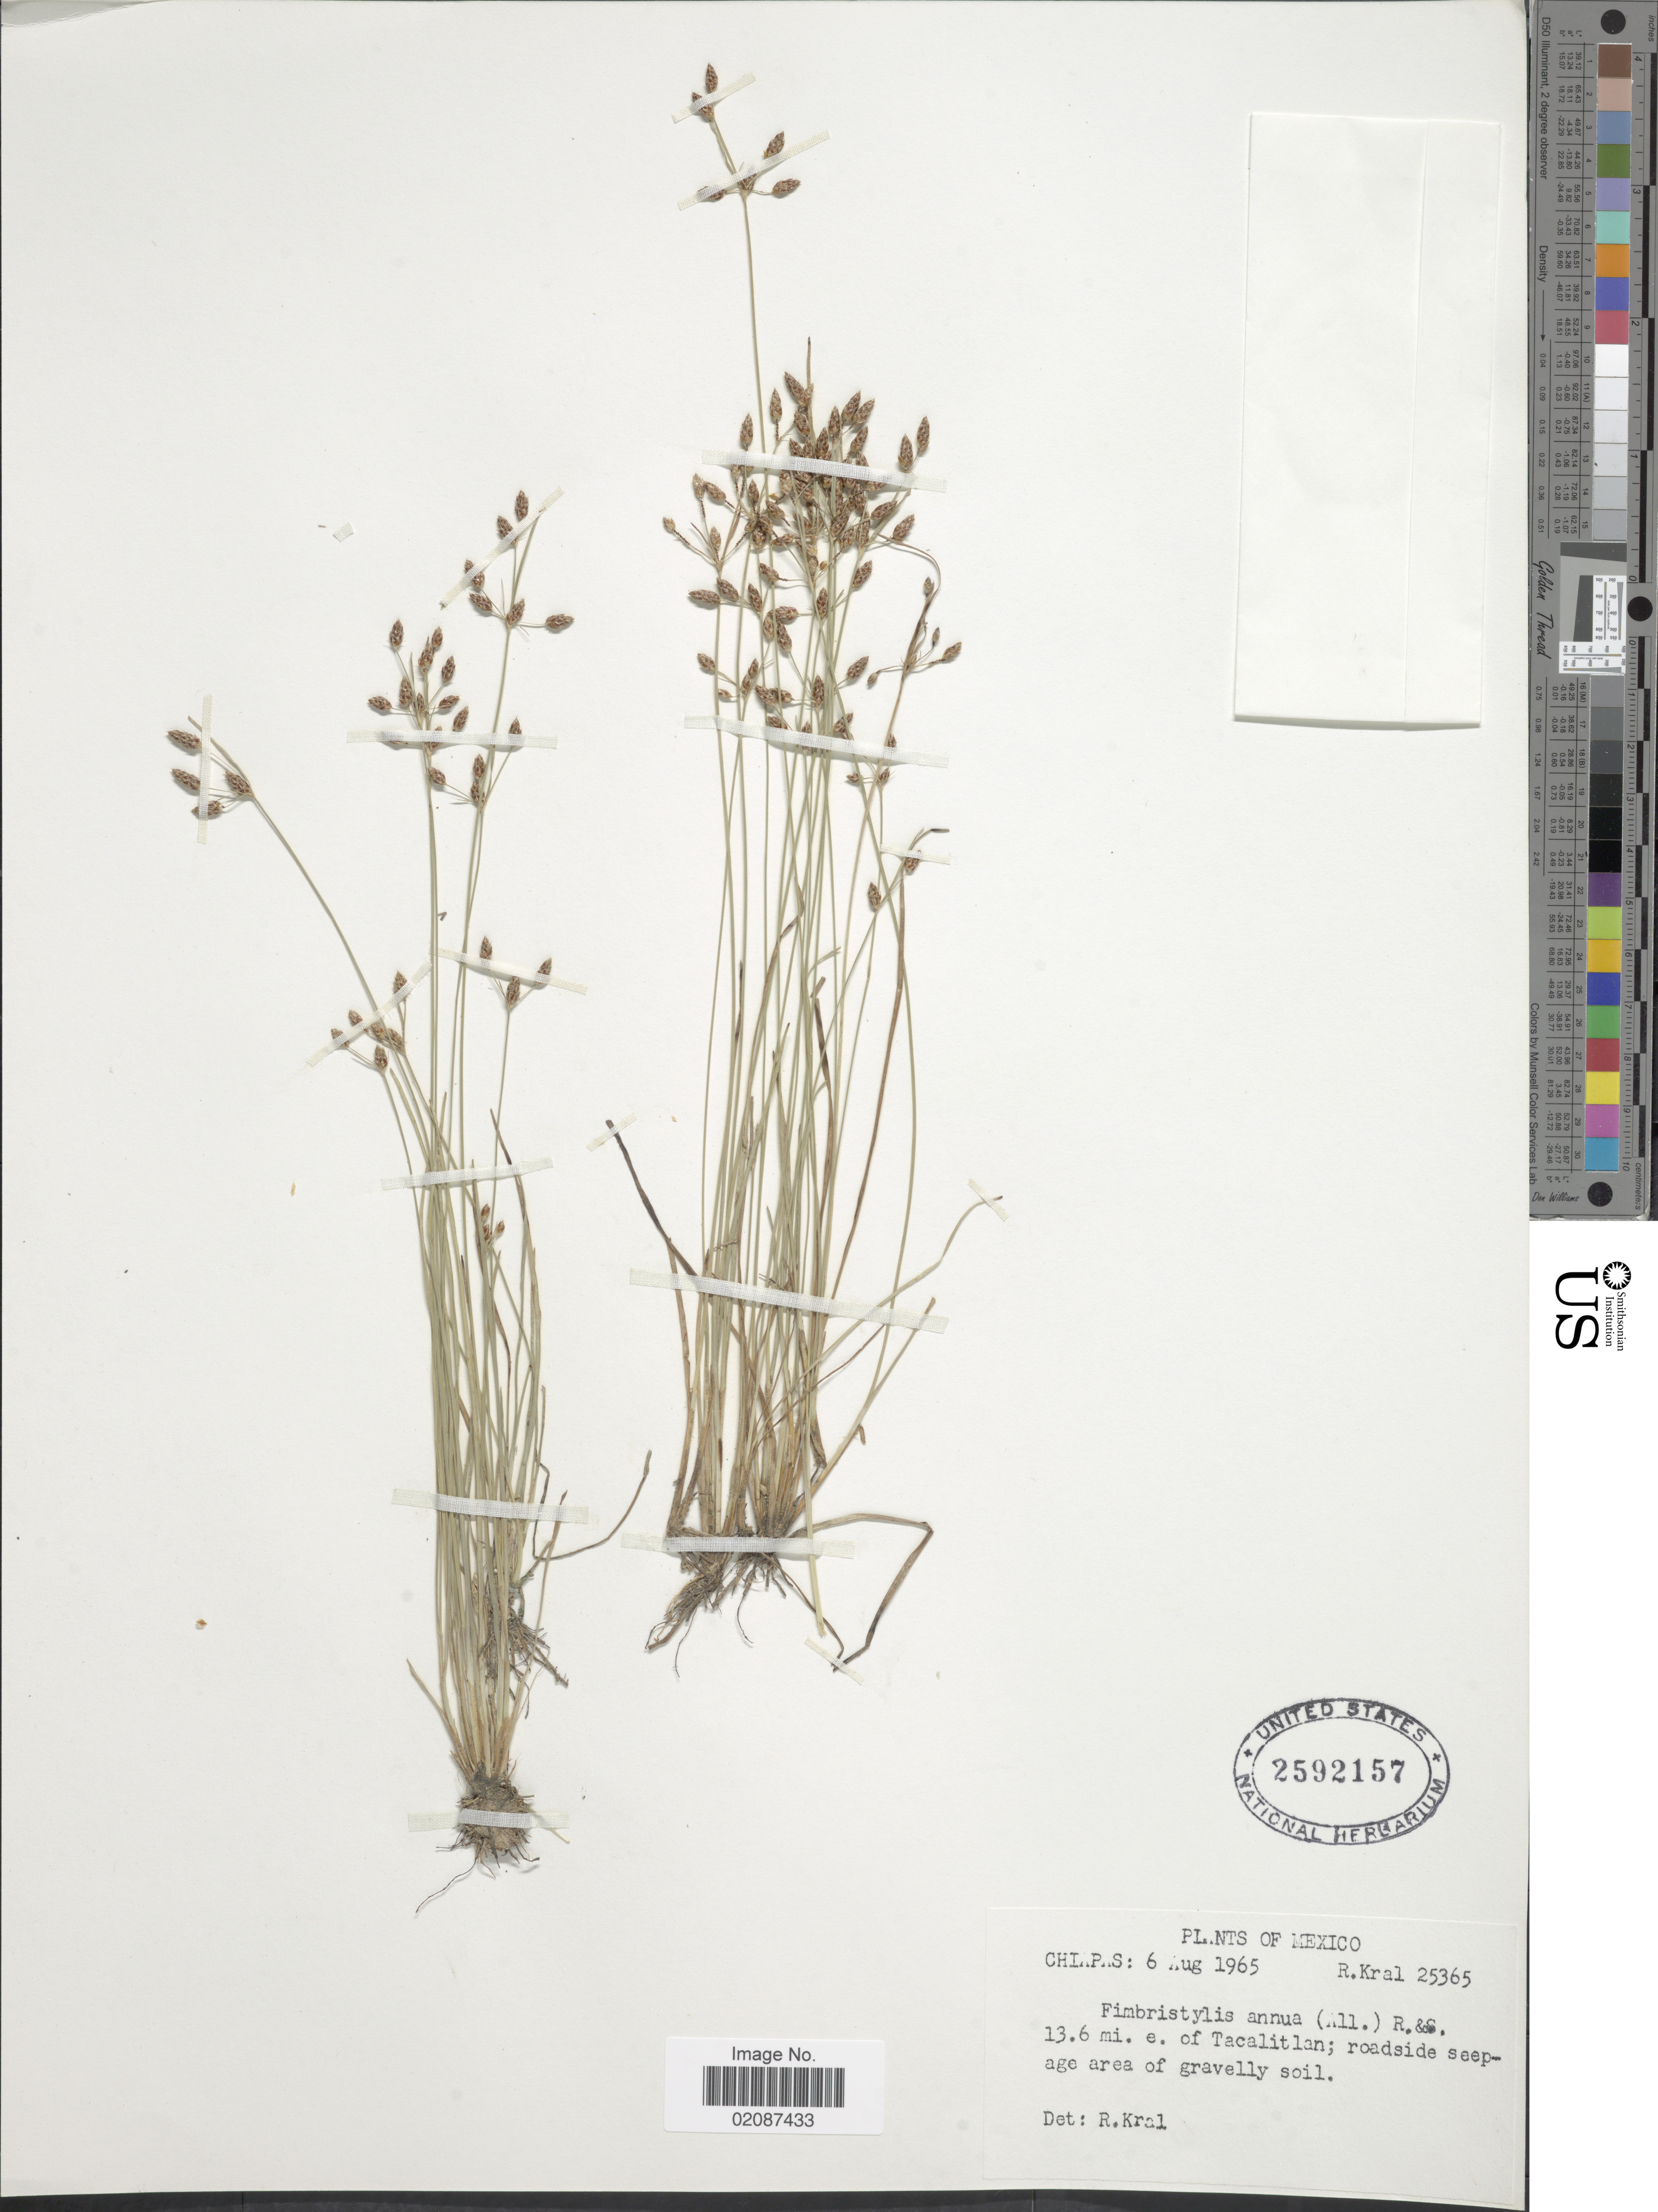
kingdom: Plantae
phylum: Tracheophyta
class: Liliopsida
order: Poales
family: Cyperaceae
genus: Fimbristylis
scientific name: Fimbristylis annua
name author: (All.) Roem. & Schult.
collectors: R. Kral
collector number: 25365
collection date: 1965-08-06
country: Mexico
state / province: Chiapas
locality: Chiapas, 13.6 mi. e. of Tacalitlan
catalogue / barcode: US 2592157